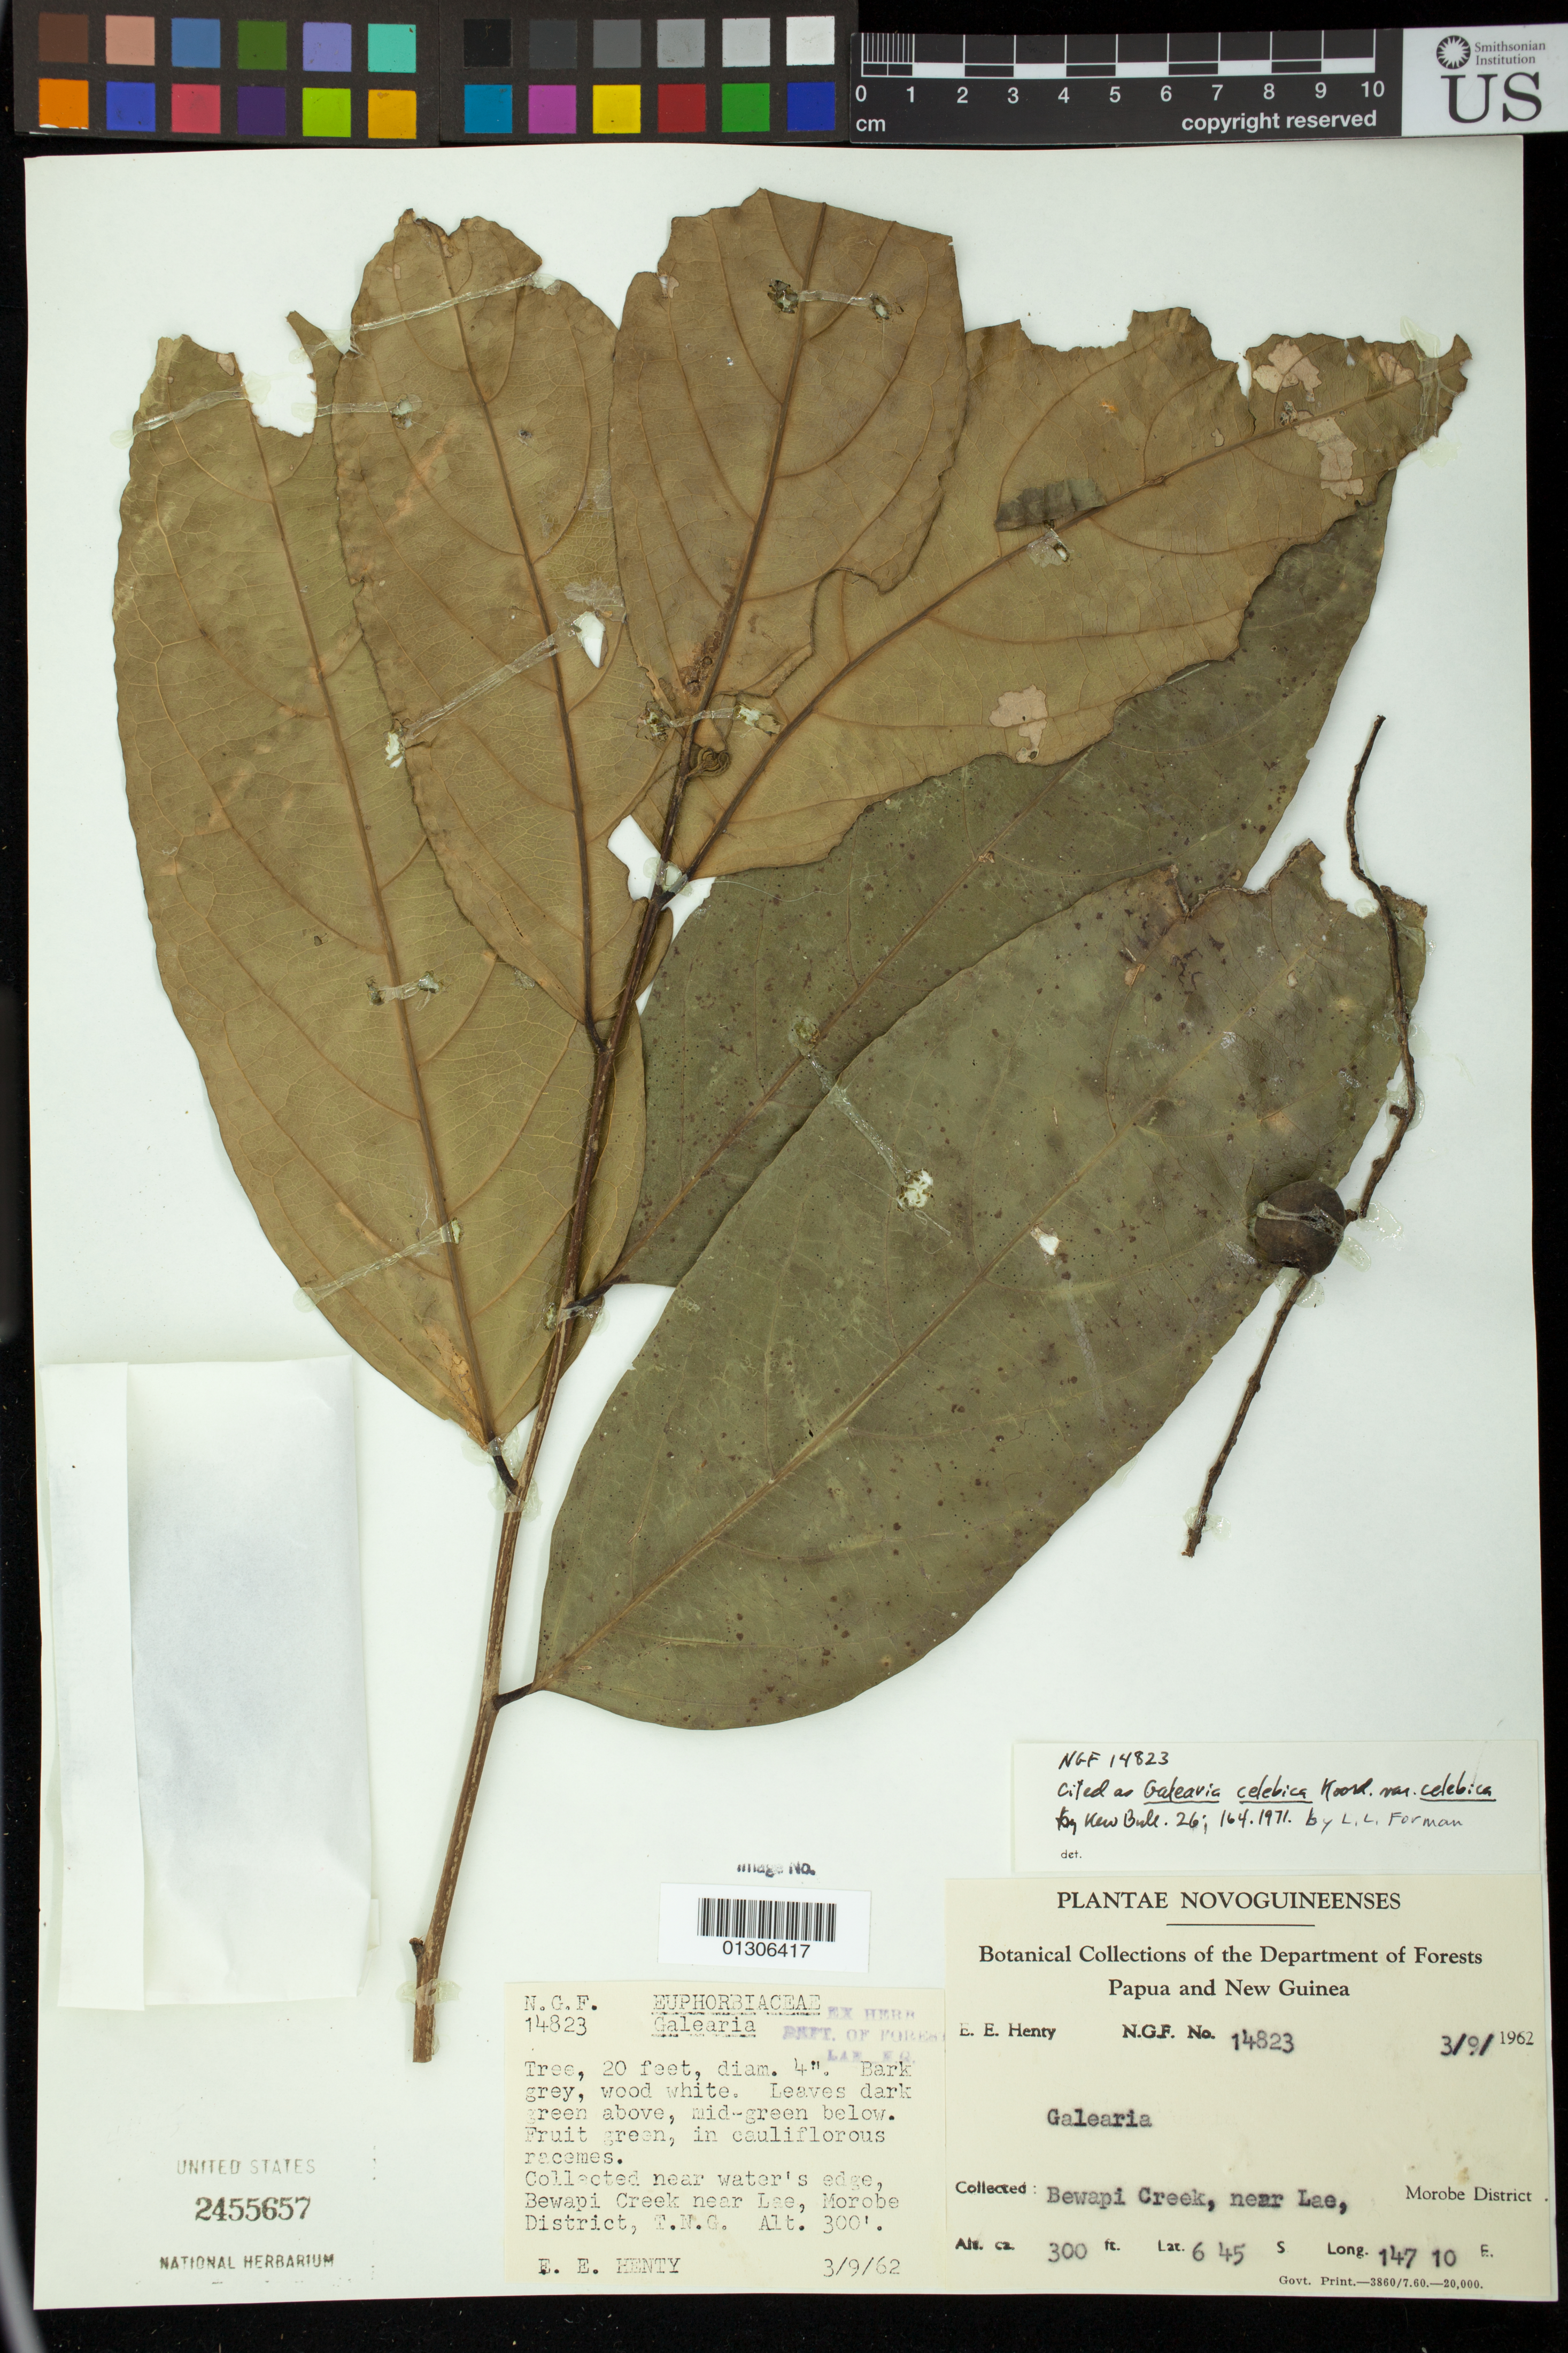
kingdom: Plantae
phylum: Tracheophyta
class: Magnoliopsida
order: Malpighiales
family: Pandaceae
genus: Galearia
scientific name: Galearia celebica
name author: Koord.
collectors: E. Henry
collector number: N. G. F. No. 14823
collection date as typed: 03 Sep 1962 or 09 Mar 1962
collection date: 1962-03-09 or 1962-09-03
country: Papua New Guinea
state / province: Morobe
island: New Guinea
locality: Bewapi creek, near Lae.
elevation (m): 91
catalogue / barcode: US 2455657